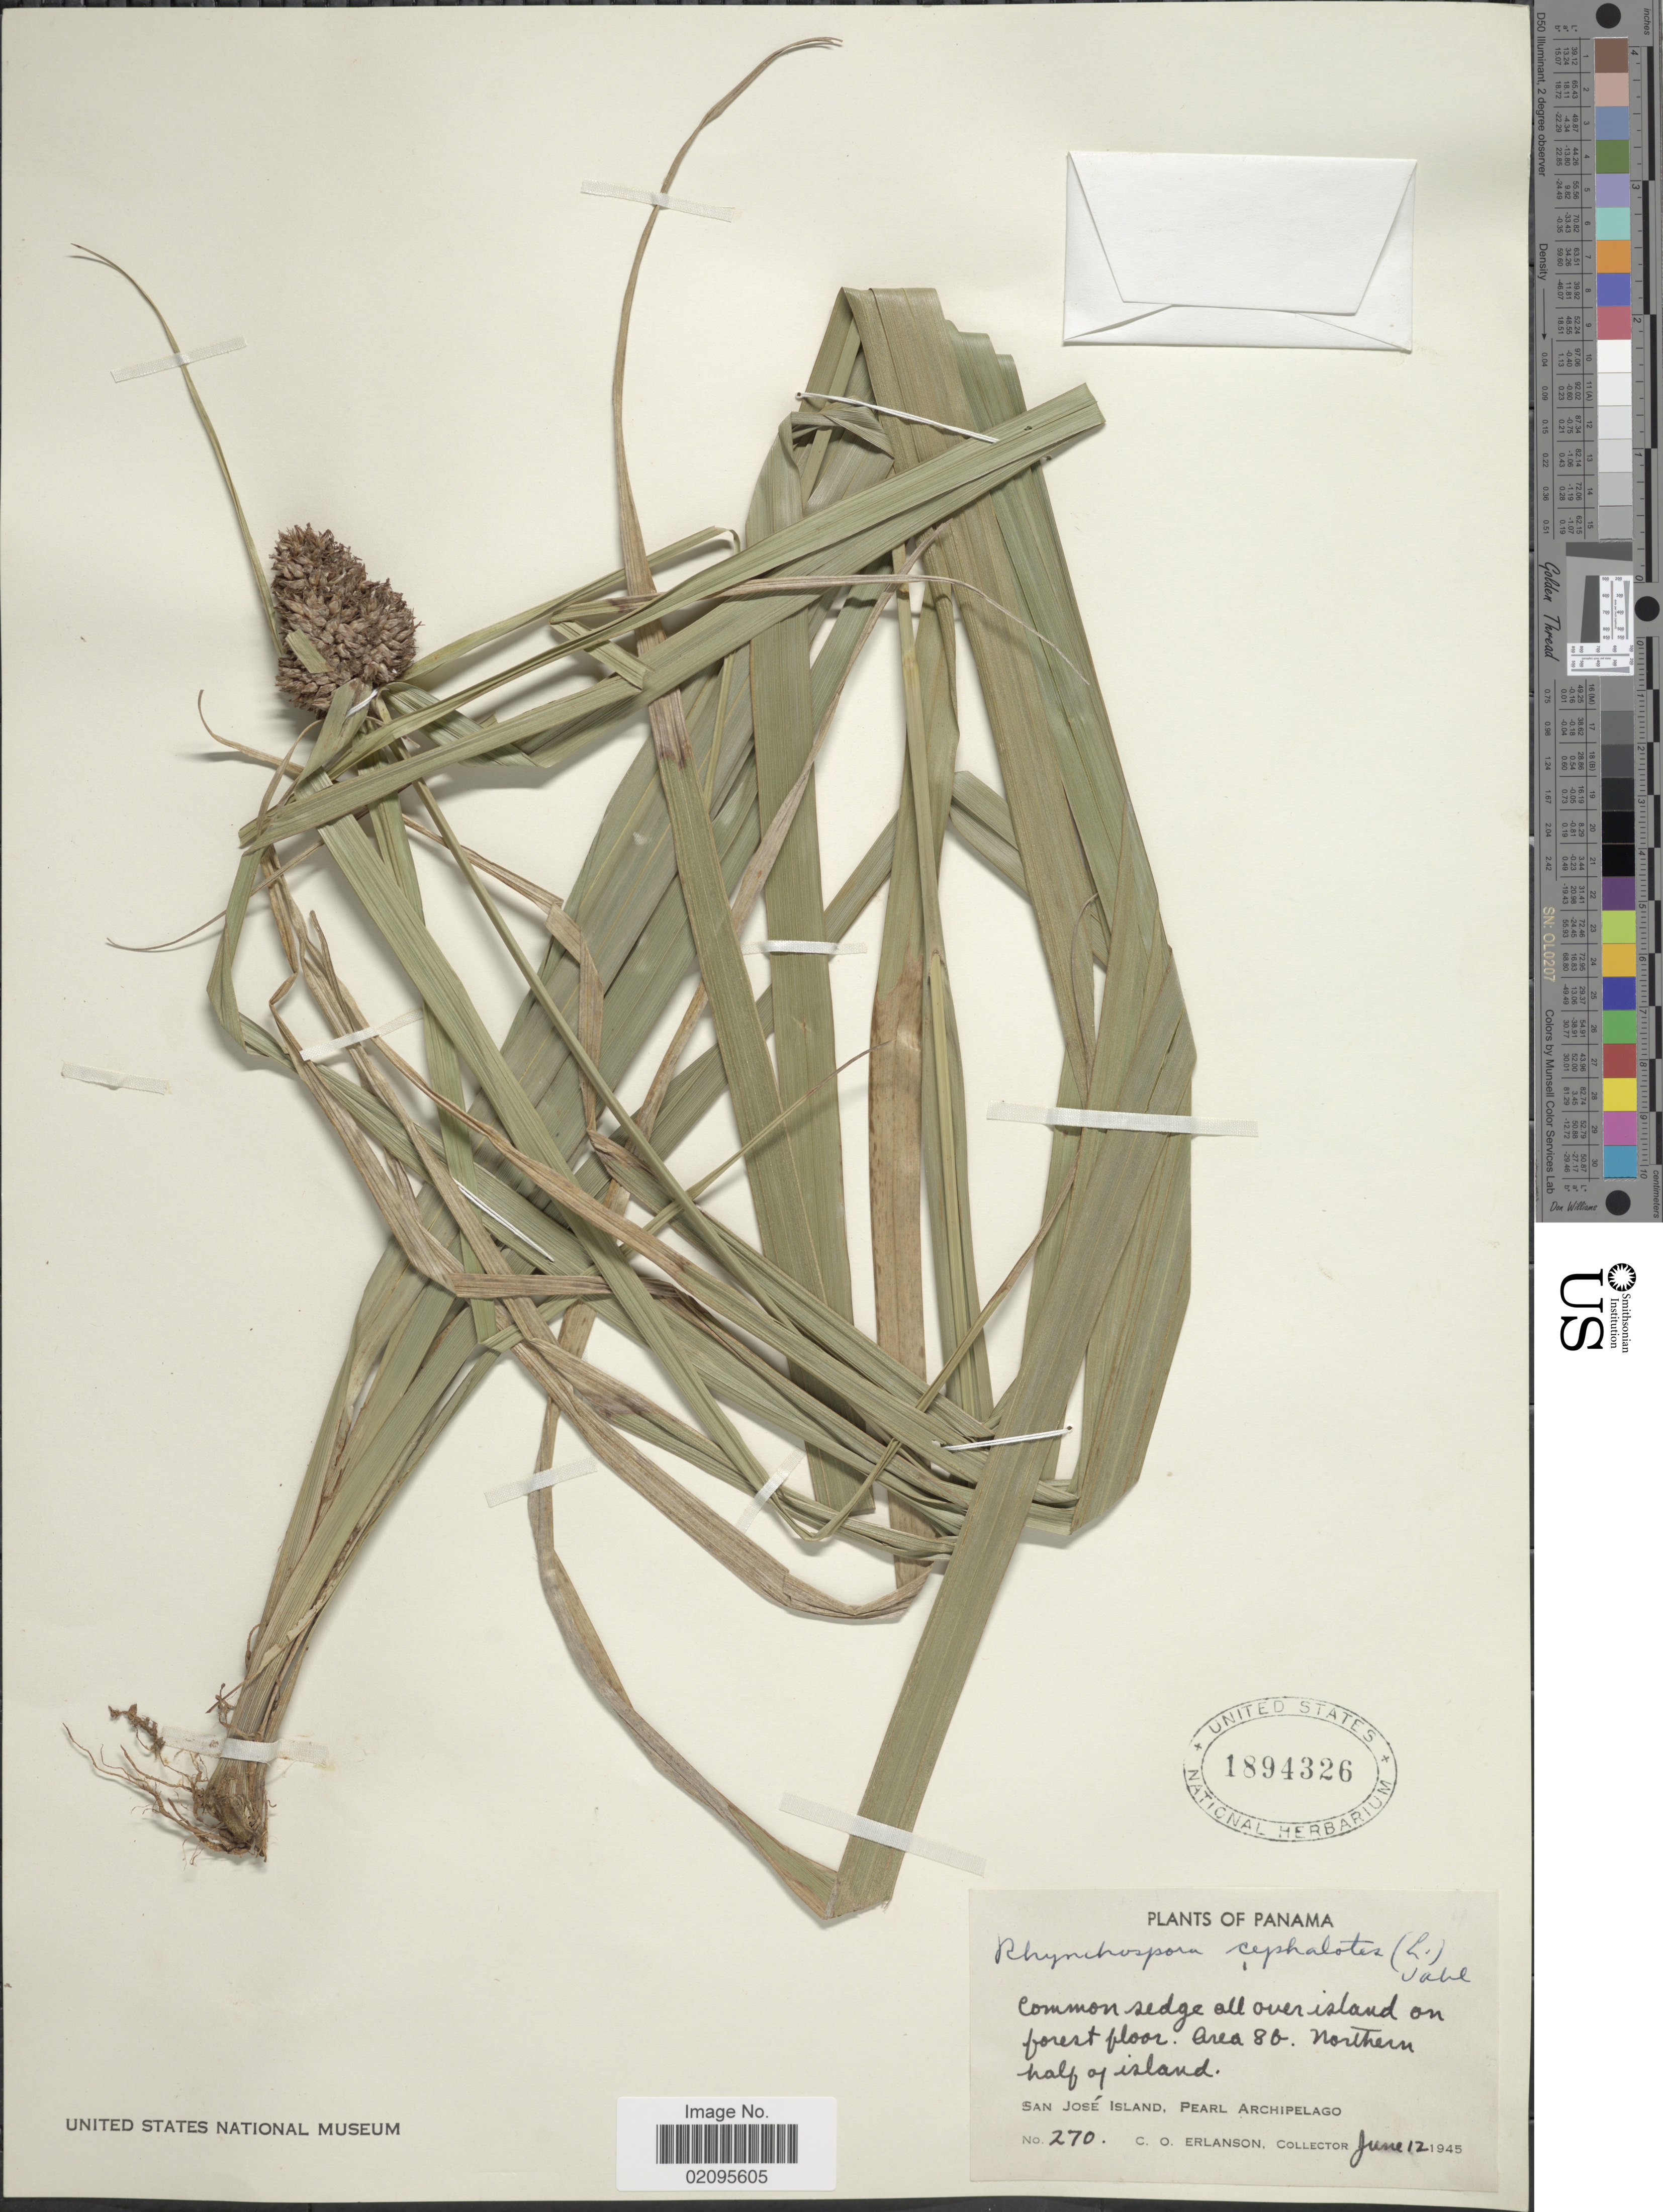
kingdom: Plantae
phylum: Tracheophyta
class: Liliopsida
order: Poales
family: Cyperaceae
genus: Rhynchospora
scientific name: Rhynchospora cephalotes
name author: (L.) Vahl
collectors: C. O. Erlanson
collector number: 270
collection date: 1945-06-12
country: Panama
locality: Area 86, Northern half of island, San Jose Island, Pearl Archipelago.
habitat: Common sedge all over island on forest floor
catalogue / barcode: US 1894326